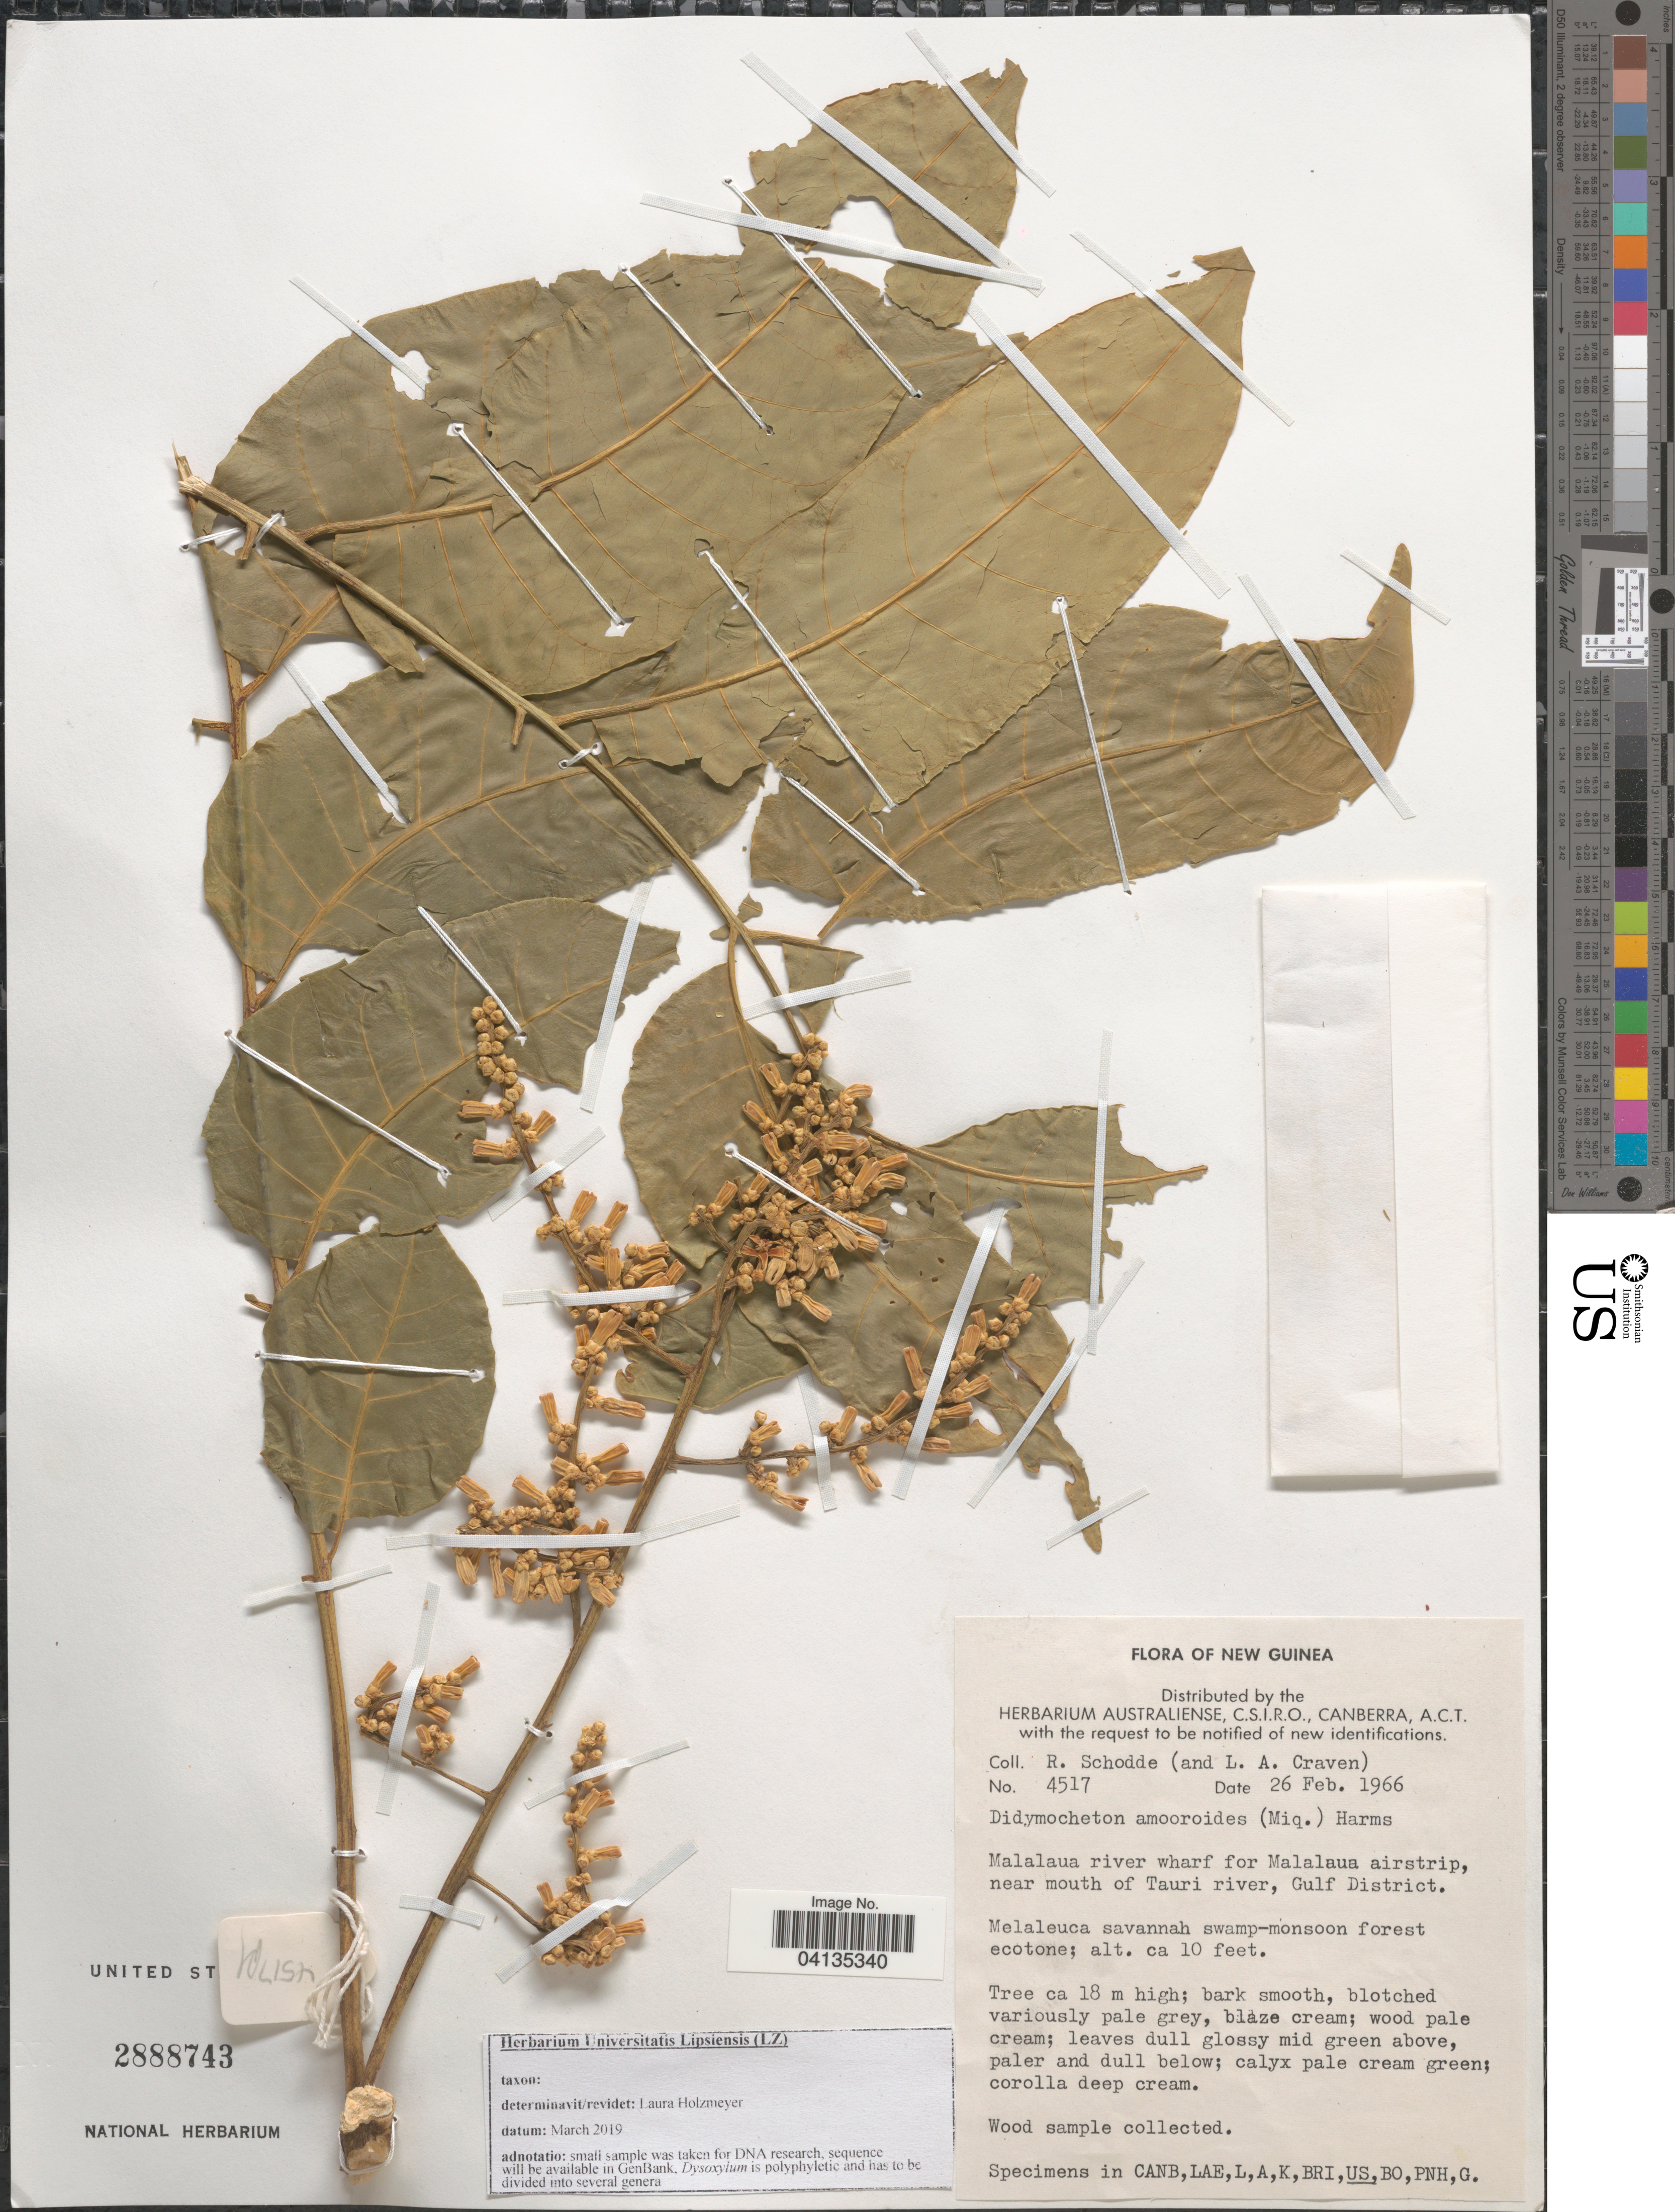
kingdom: Plantae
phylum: Tracheophyta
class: Magnoliopsida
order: Sapindales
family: Meliaceae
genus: Didymocheton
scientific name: Didymocheton gaudichaudianus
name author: A. Juss.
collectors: R. Schodde & L. A. Craven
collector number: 4517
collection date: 1966-02-26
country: Papua New Guinea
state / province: Gulf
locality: New Guinea. Malalaua river wharf for Malalaua airstrip, near mouth of Tauri river, Gulf District.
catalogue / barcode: US 2888743